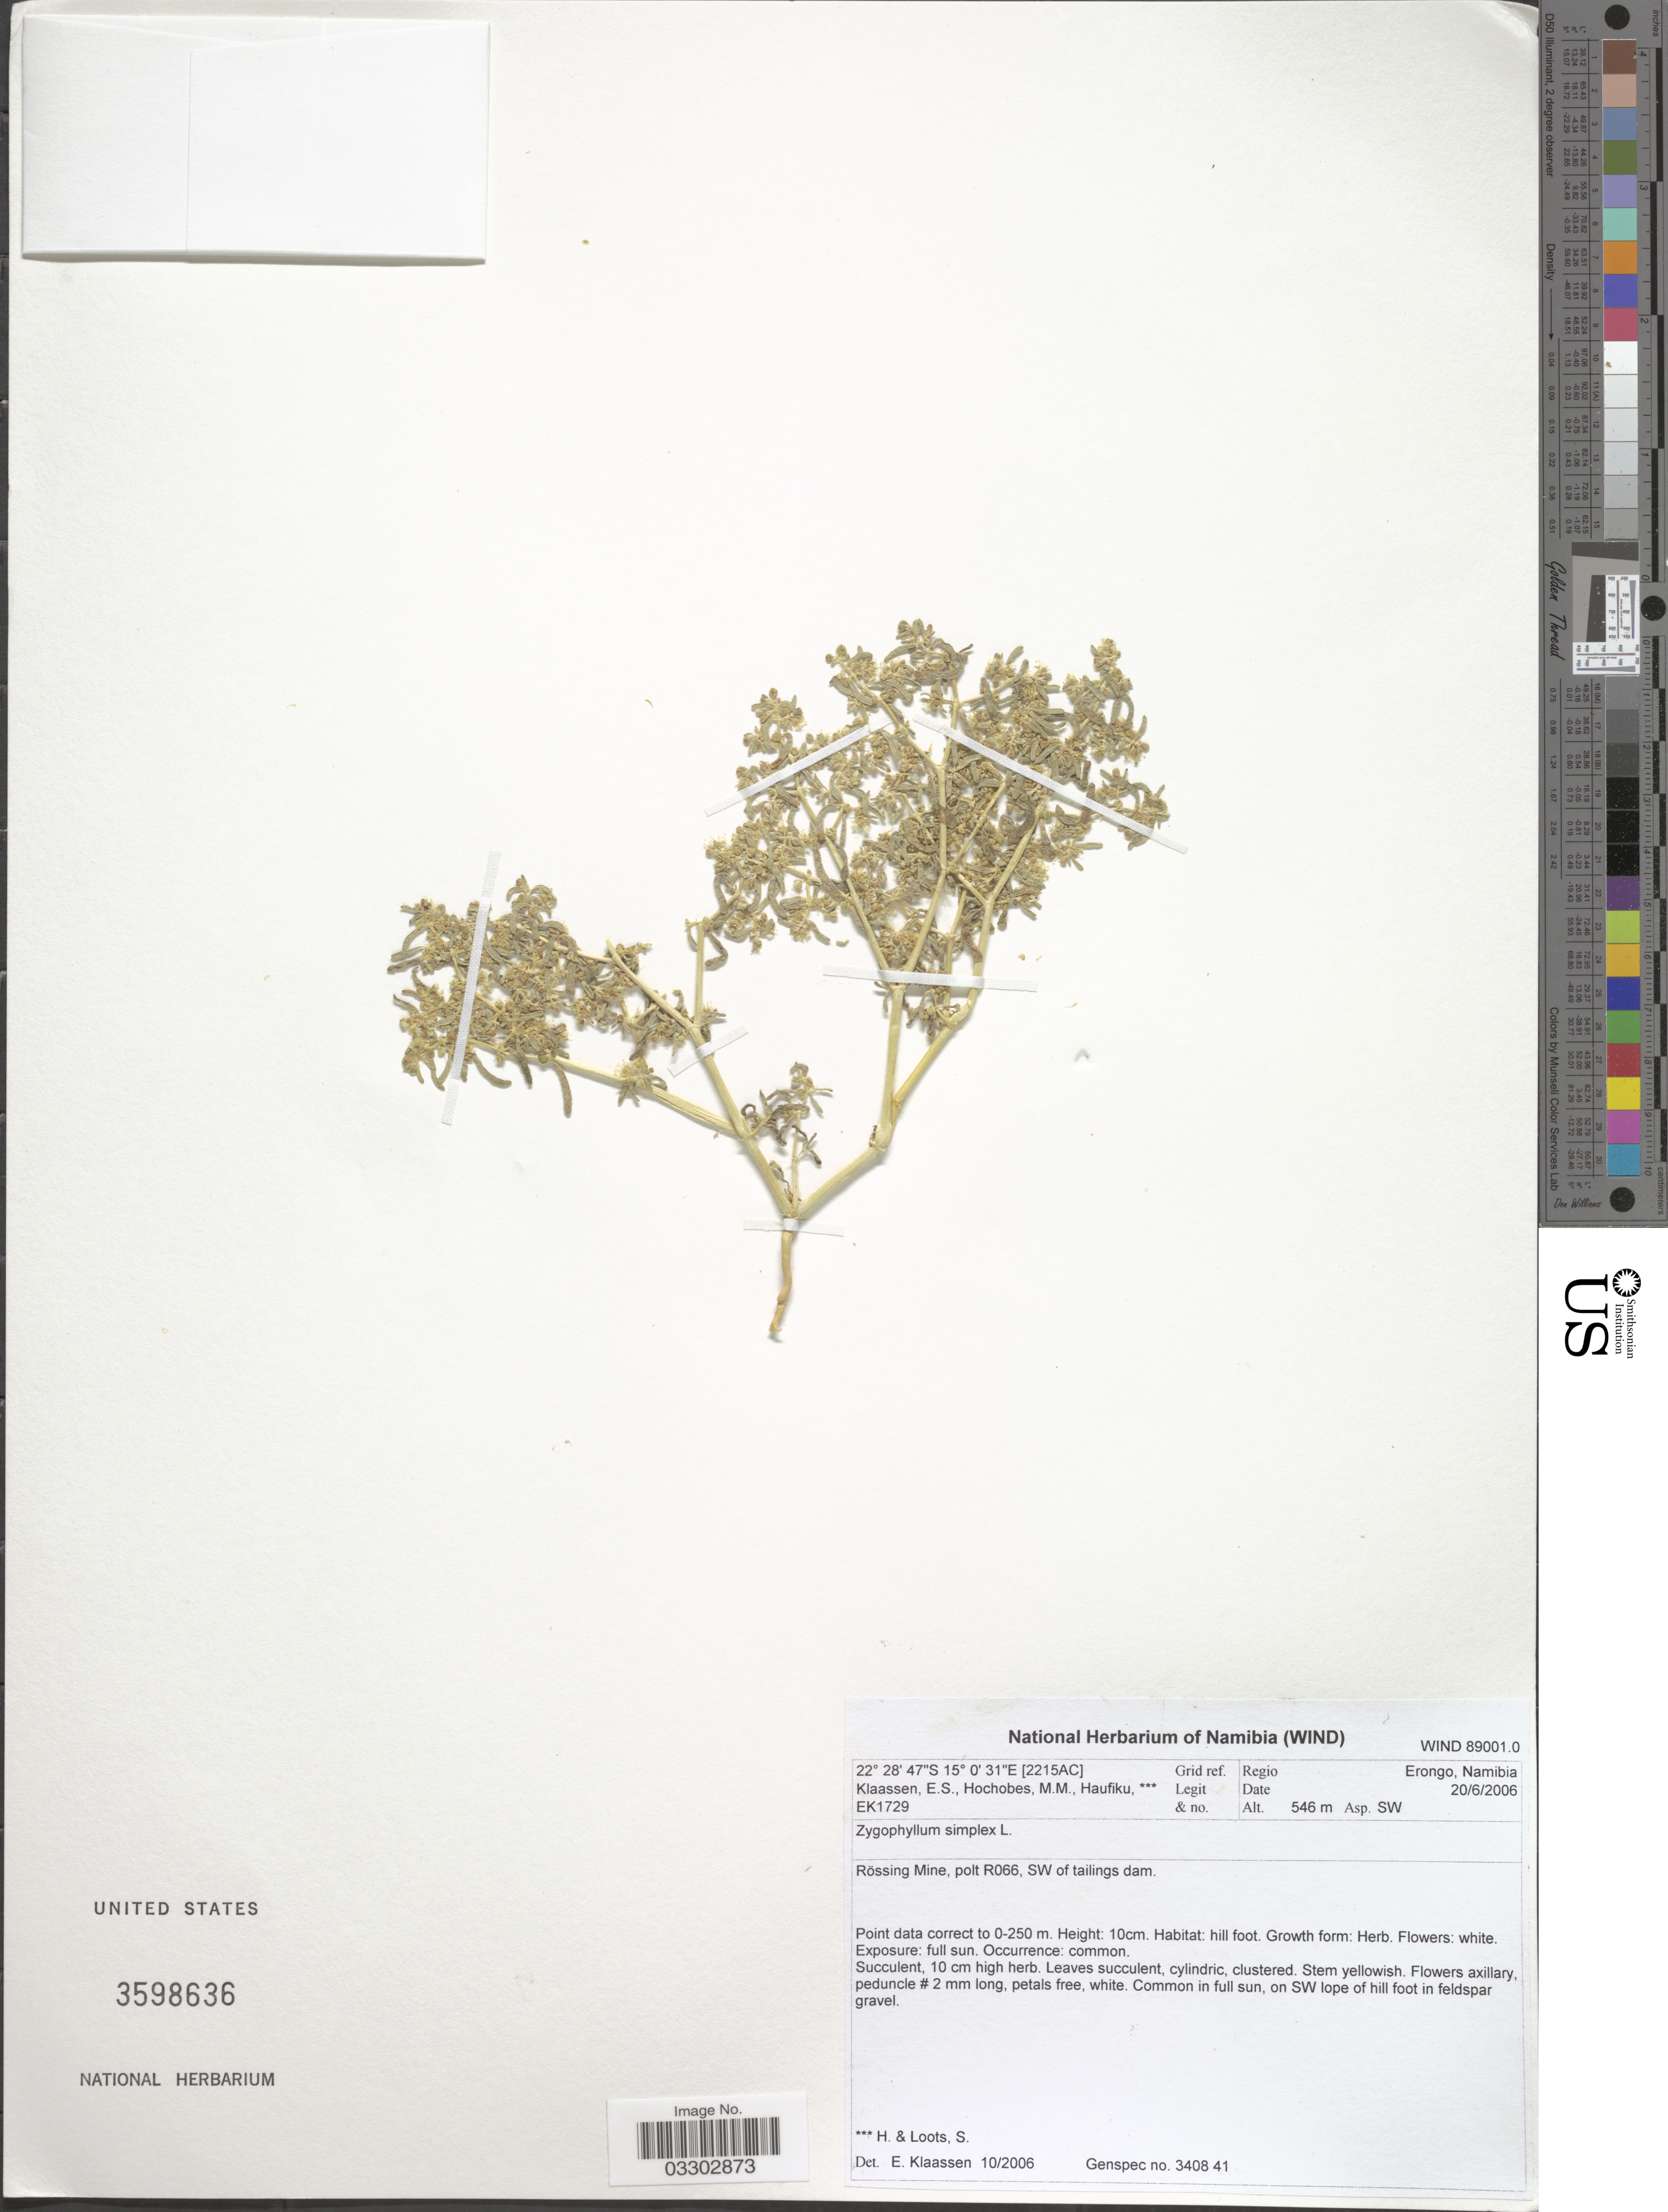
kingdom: Plantae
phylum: Tracheophyta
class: Magnoliopsida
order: Zygophyllales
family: Zygophyllaceae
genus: Zygophyllum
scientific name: Zygophyllum simplex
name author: L.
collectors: E. S. Klaassen, M. Hochobes & Haufiku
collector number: EK1729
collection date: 2006-06-20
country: Namibia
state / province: Erongo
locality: Grid ref. [2215AC]. Regio Erongo, Namibia. Rössing Mine, plot R066, SW of tailings dam.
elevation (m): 546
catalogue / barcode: US 3598636